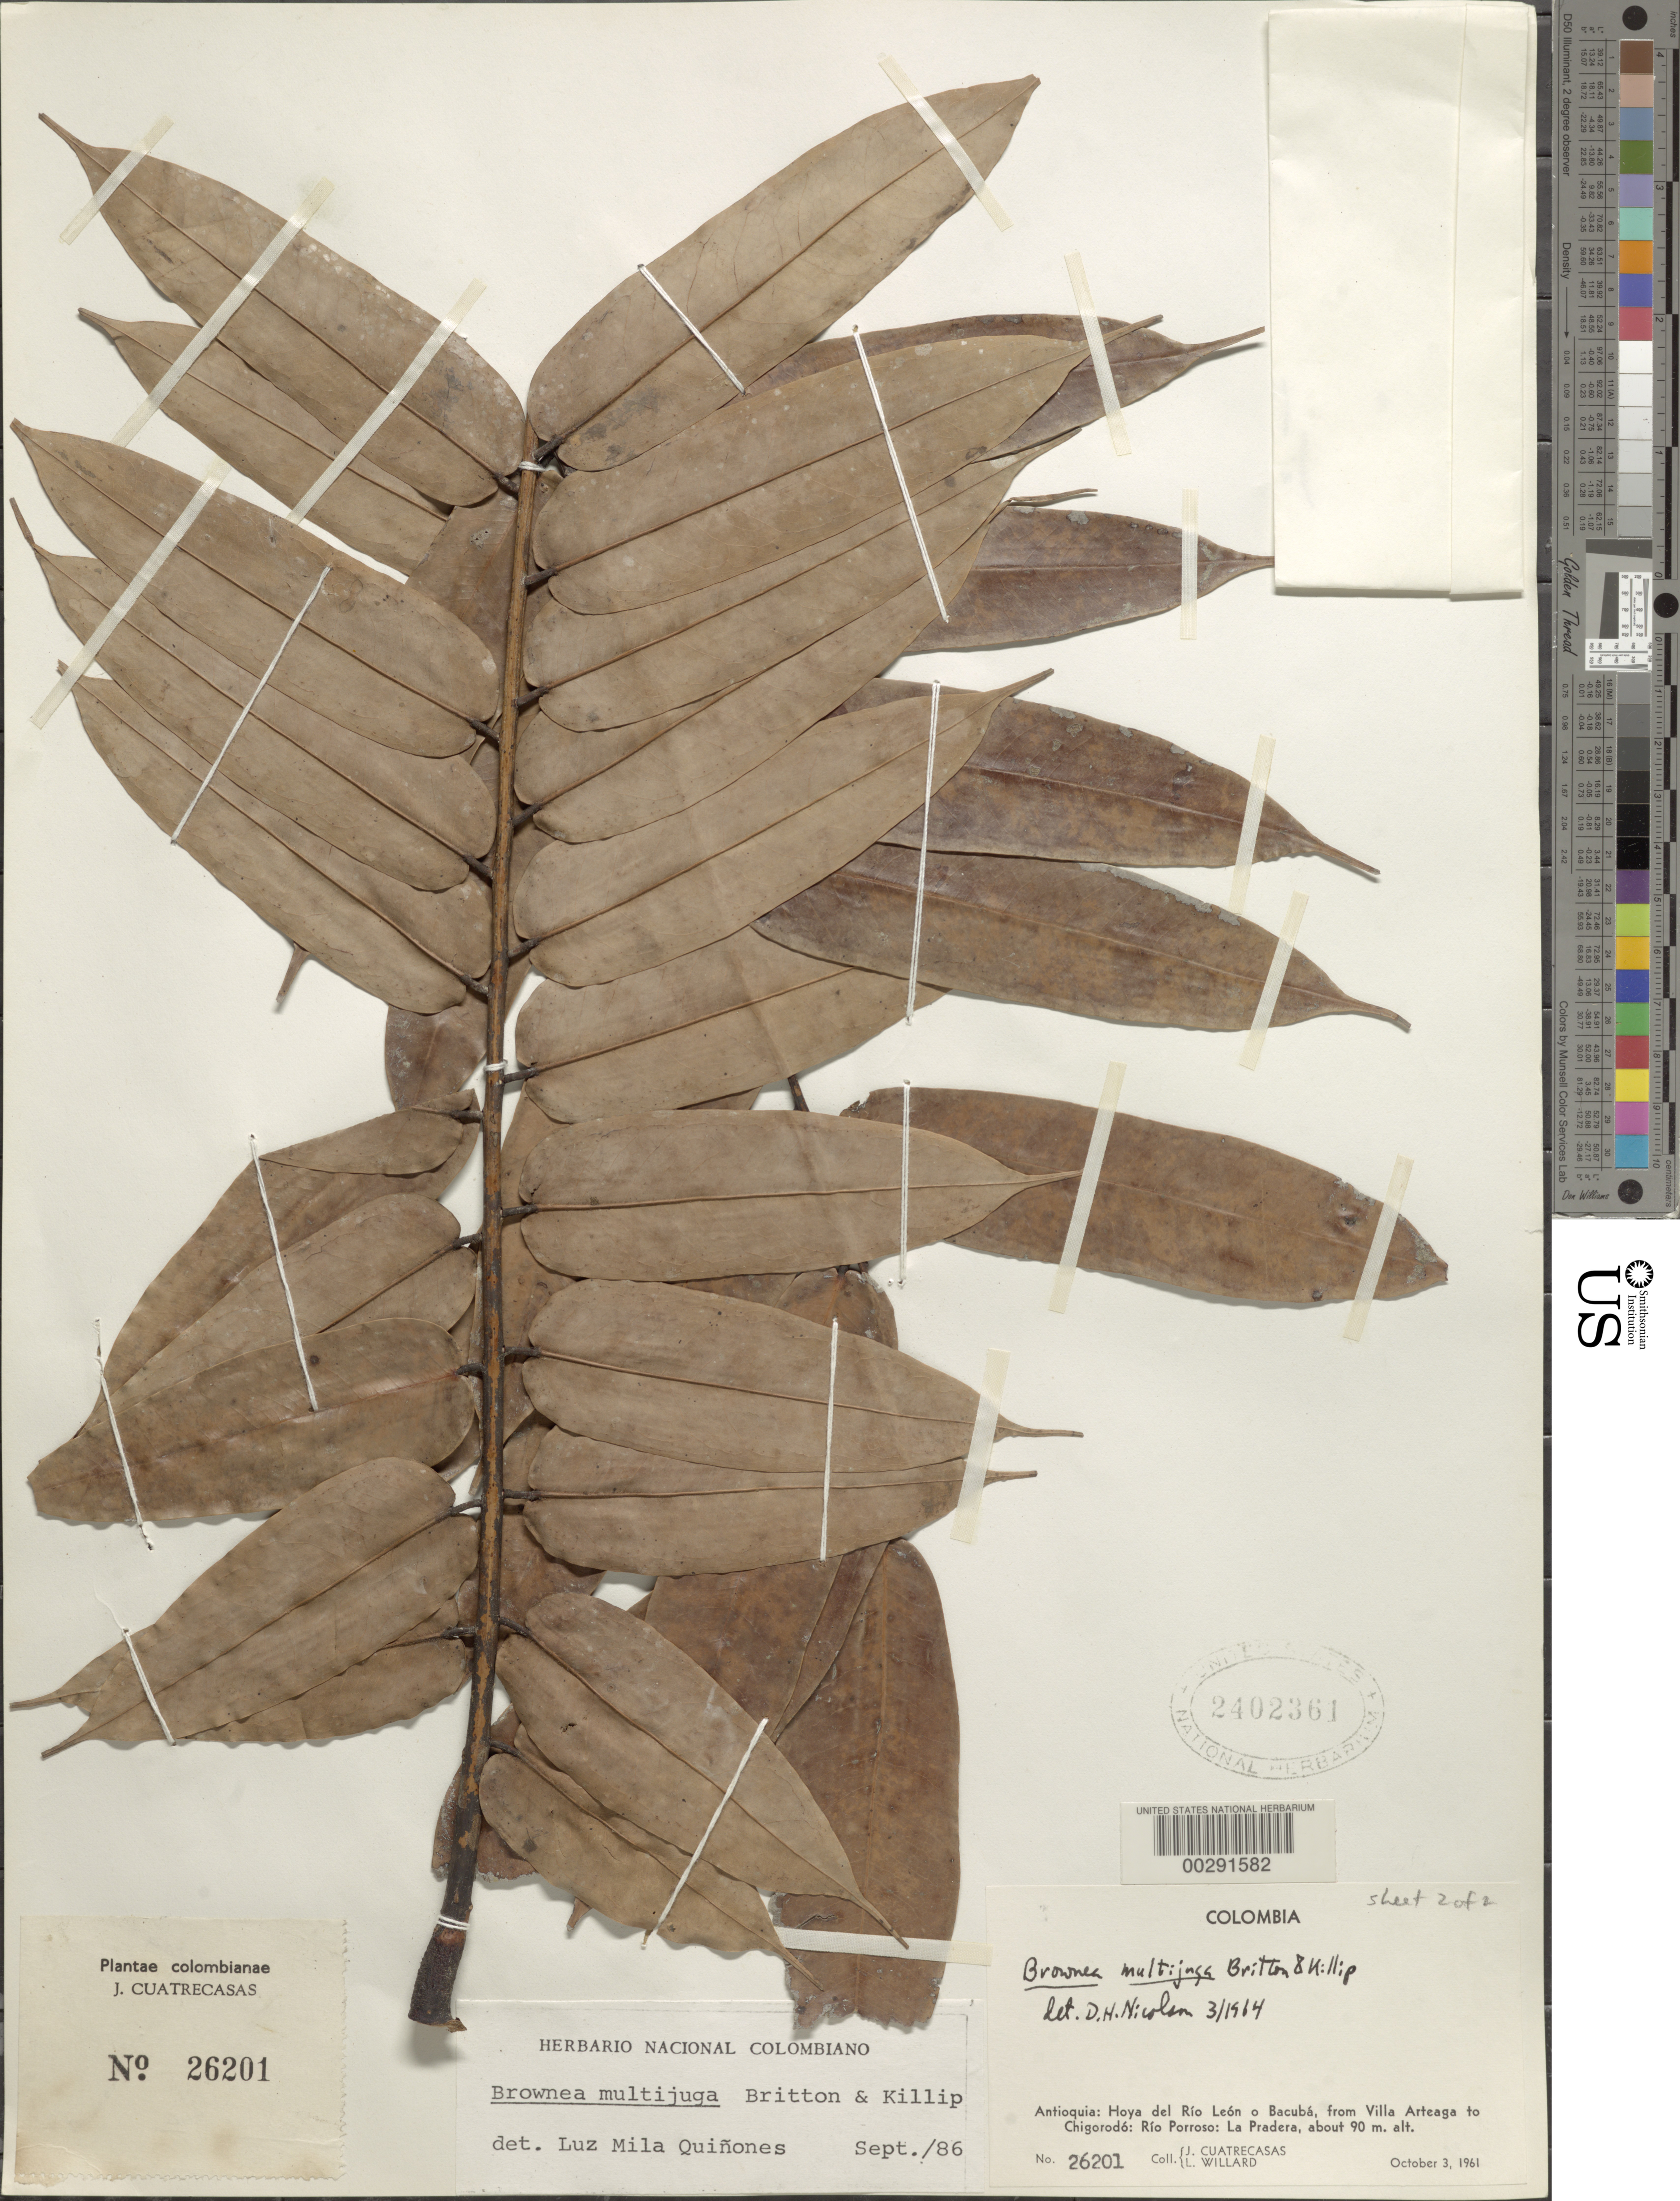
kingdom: Plantae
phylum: Tracheophyta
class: Magnoliopsida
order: Fabales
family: Fabaceae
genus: Brownea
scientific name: Brownea multijuga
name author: Britton & Killip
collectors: J. Cuatrecasas & L. Willard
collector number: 26201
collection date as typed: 03 Oct 1961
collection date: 1961-10-03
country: Colombia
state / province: Antioquia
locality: Hoya del Rio Leon o Bacuba, from Villa Arteaga to CHigordo: Rio Porroso; La Pradera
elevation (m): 90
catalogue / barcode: US 2402361